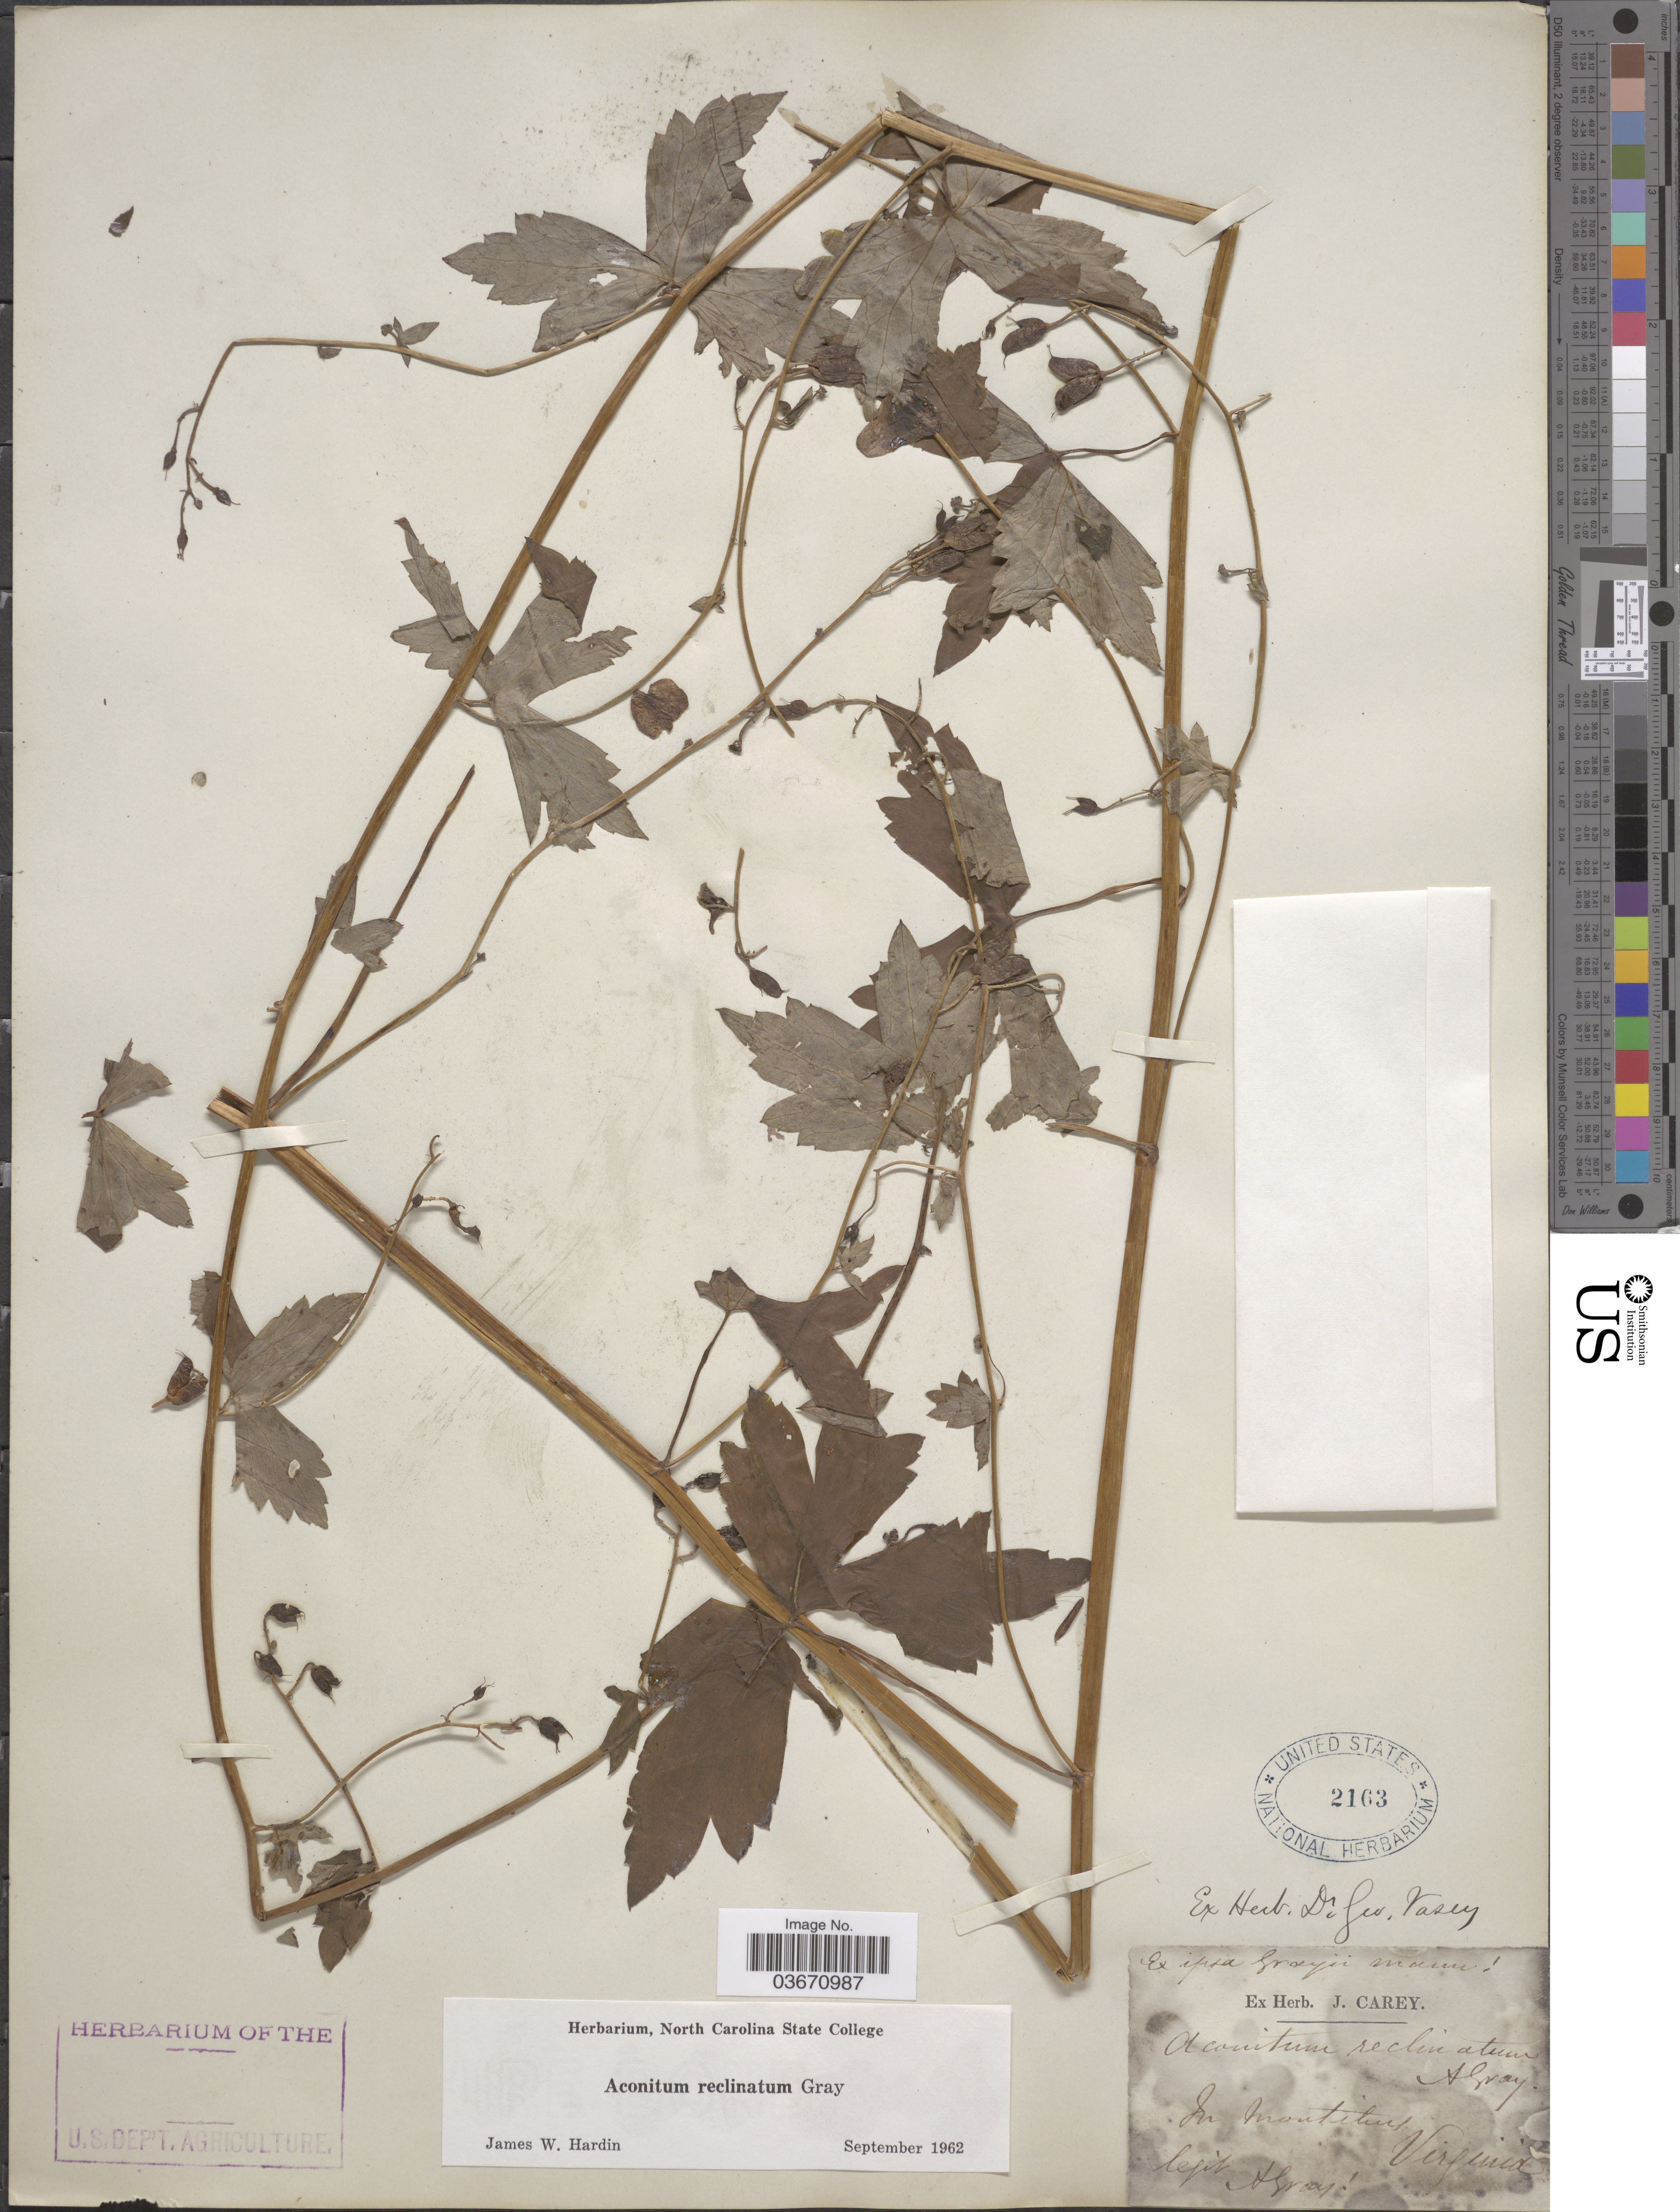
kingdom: Plantae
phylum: Tracheophyta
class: Magnoliopsida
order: Ranunculales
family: Ranunculaceae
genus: Aconitum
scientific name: Aconitum reclinatum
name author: A. Gray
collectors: A. Gray (herbarium)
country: United States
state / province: Virginia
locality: In montibus.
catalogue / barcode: US 2163